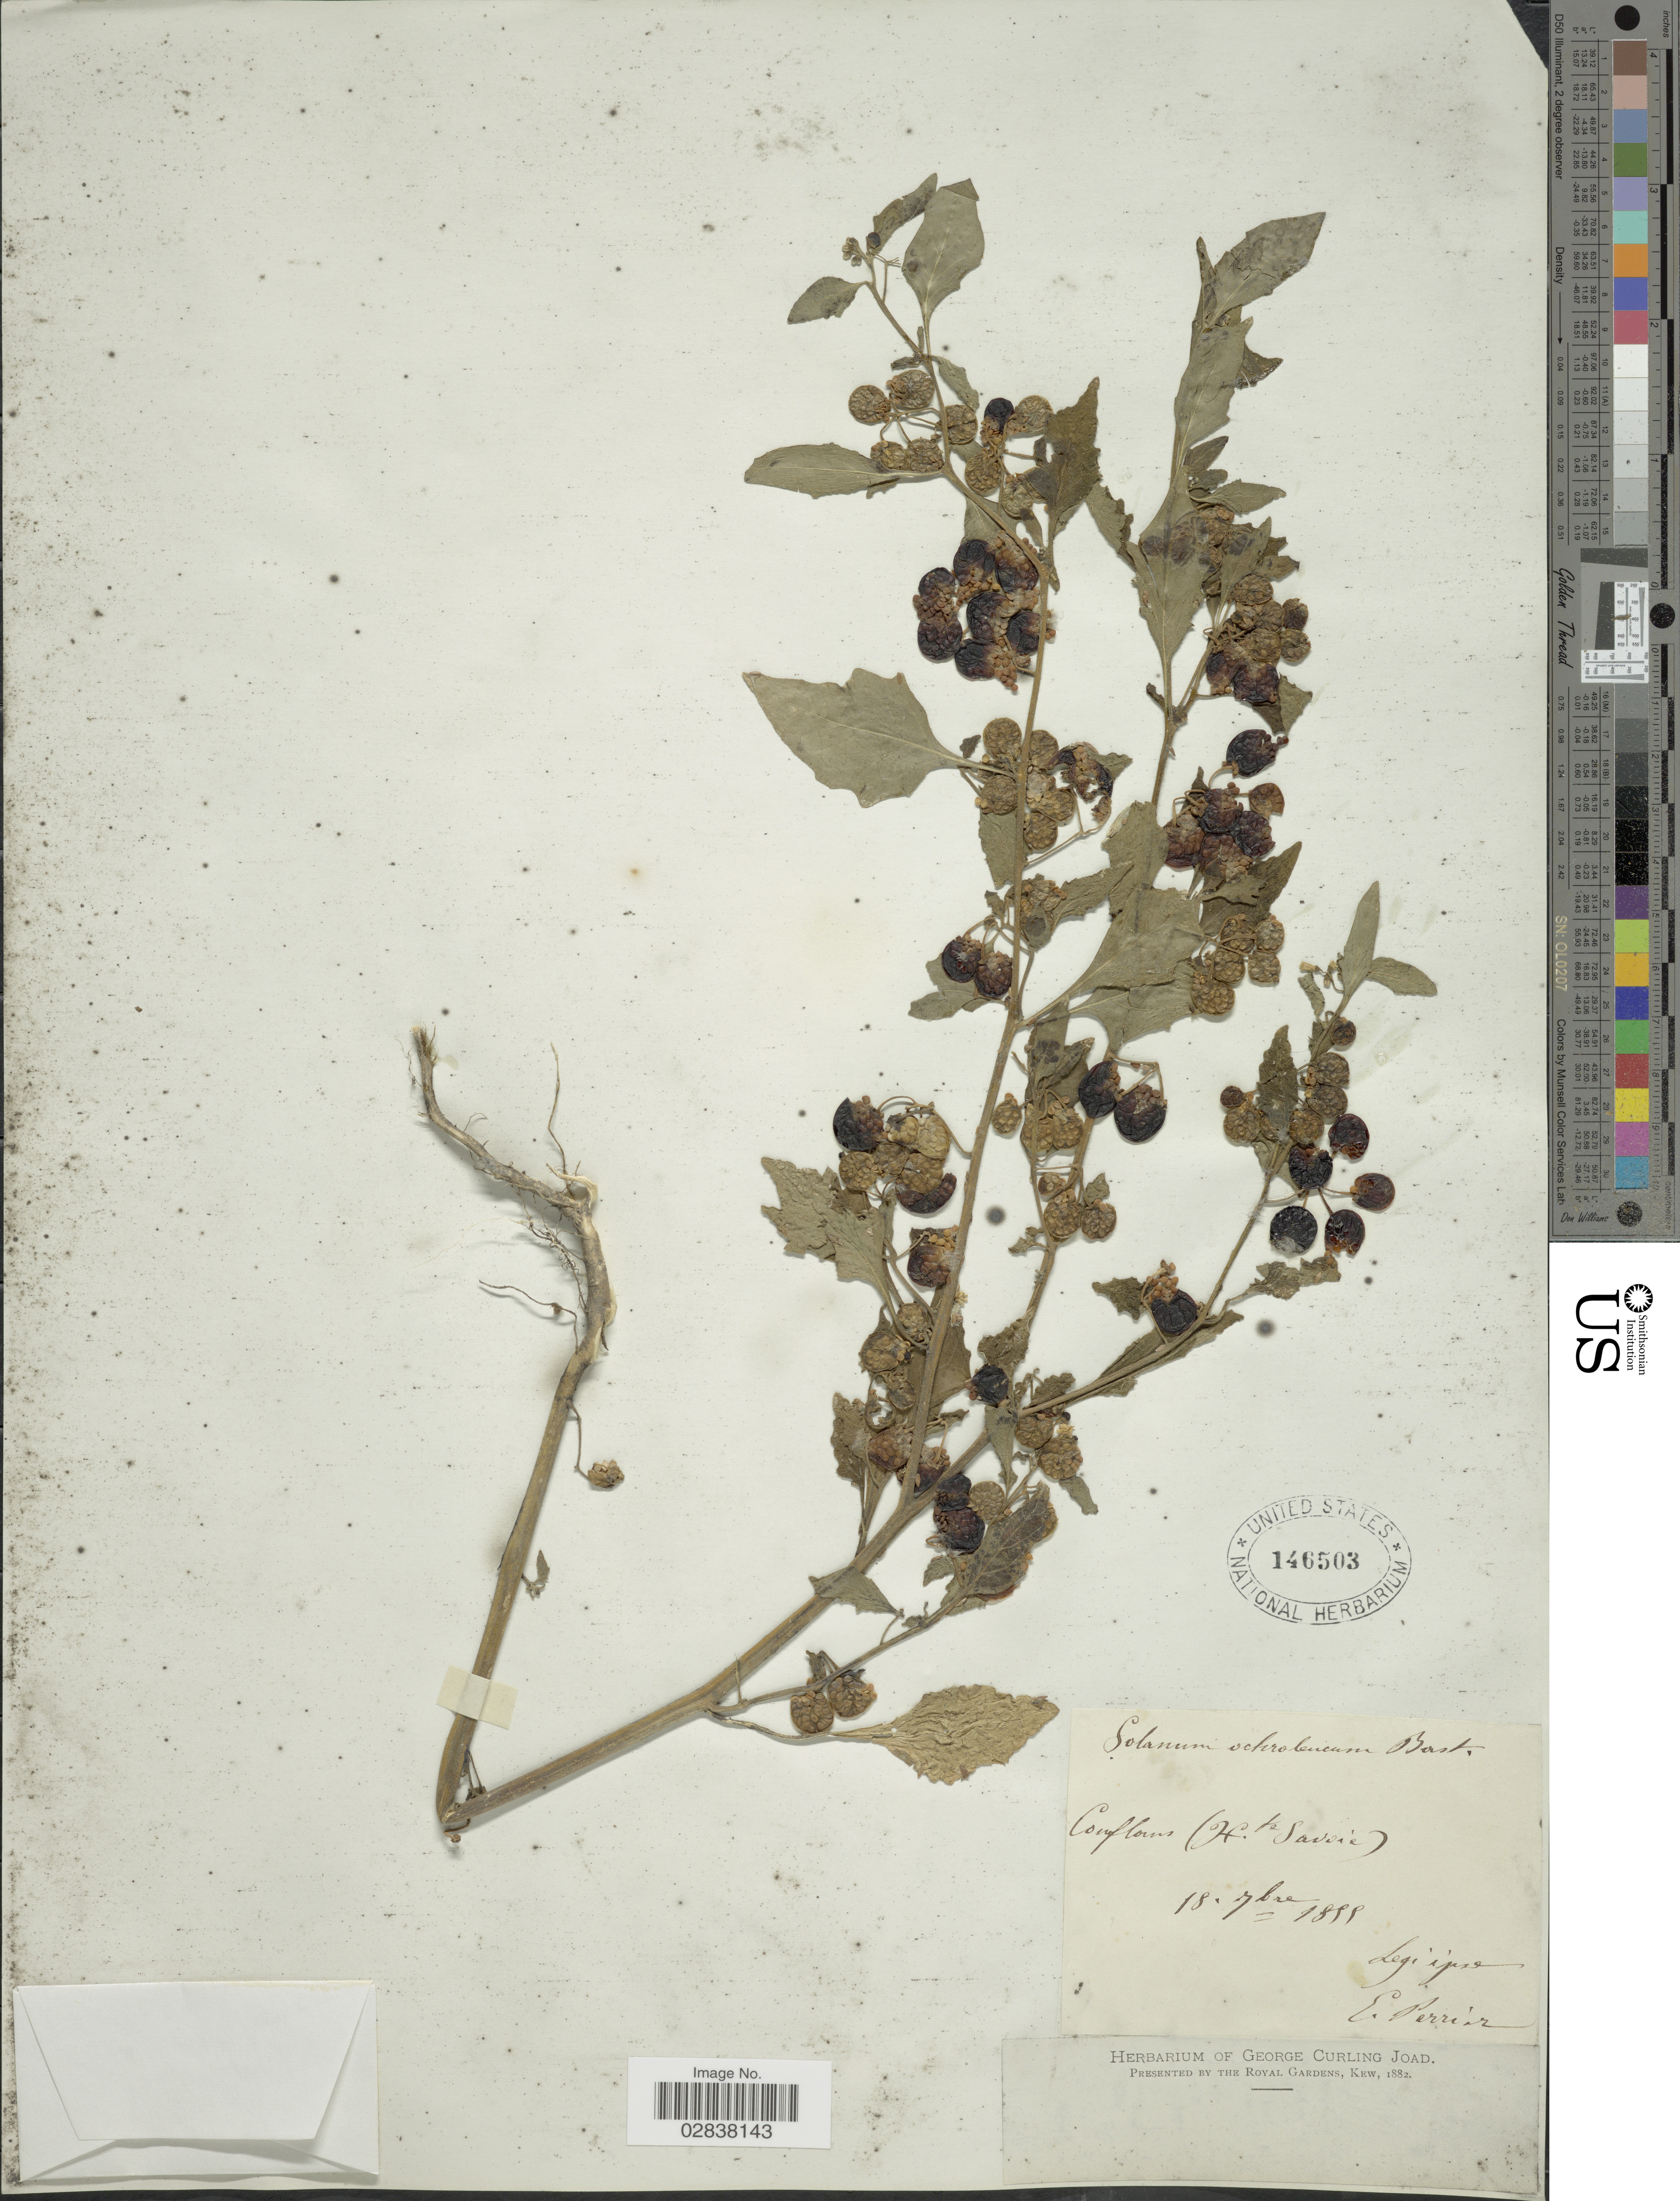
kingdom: Plantae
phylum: Tracheophyta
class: Magnoliopsida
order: Solanales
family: Solanaceae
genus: Solanum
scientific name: Solanum ochroleucum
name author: Bâstard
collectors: E. Perrier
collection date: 1855-09-18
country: France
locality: Comflores (H.te Savoie).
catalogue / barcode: US 146503